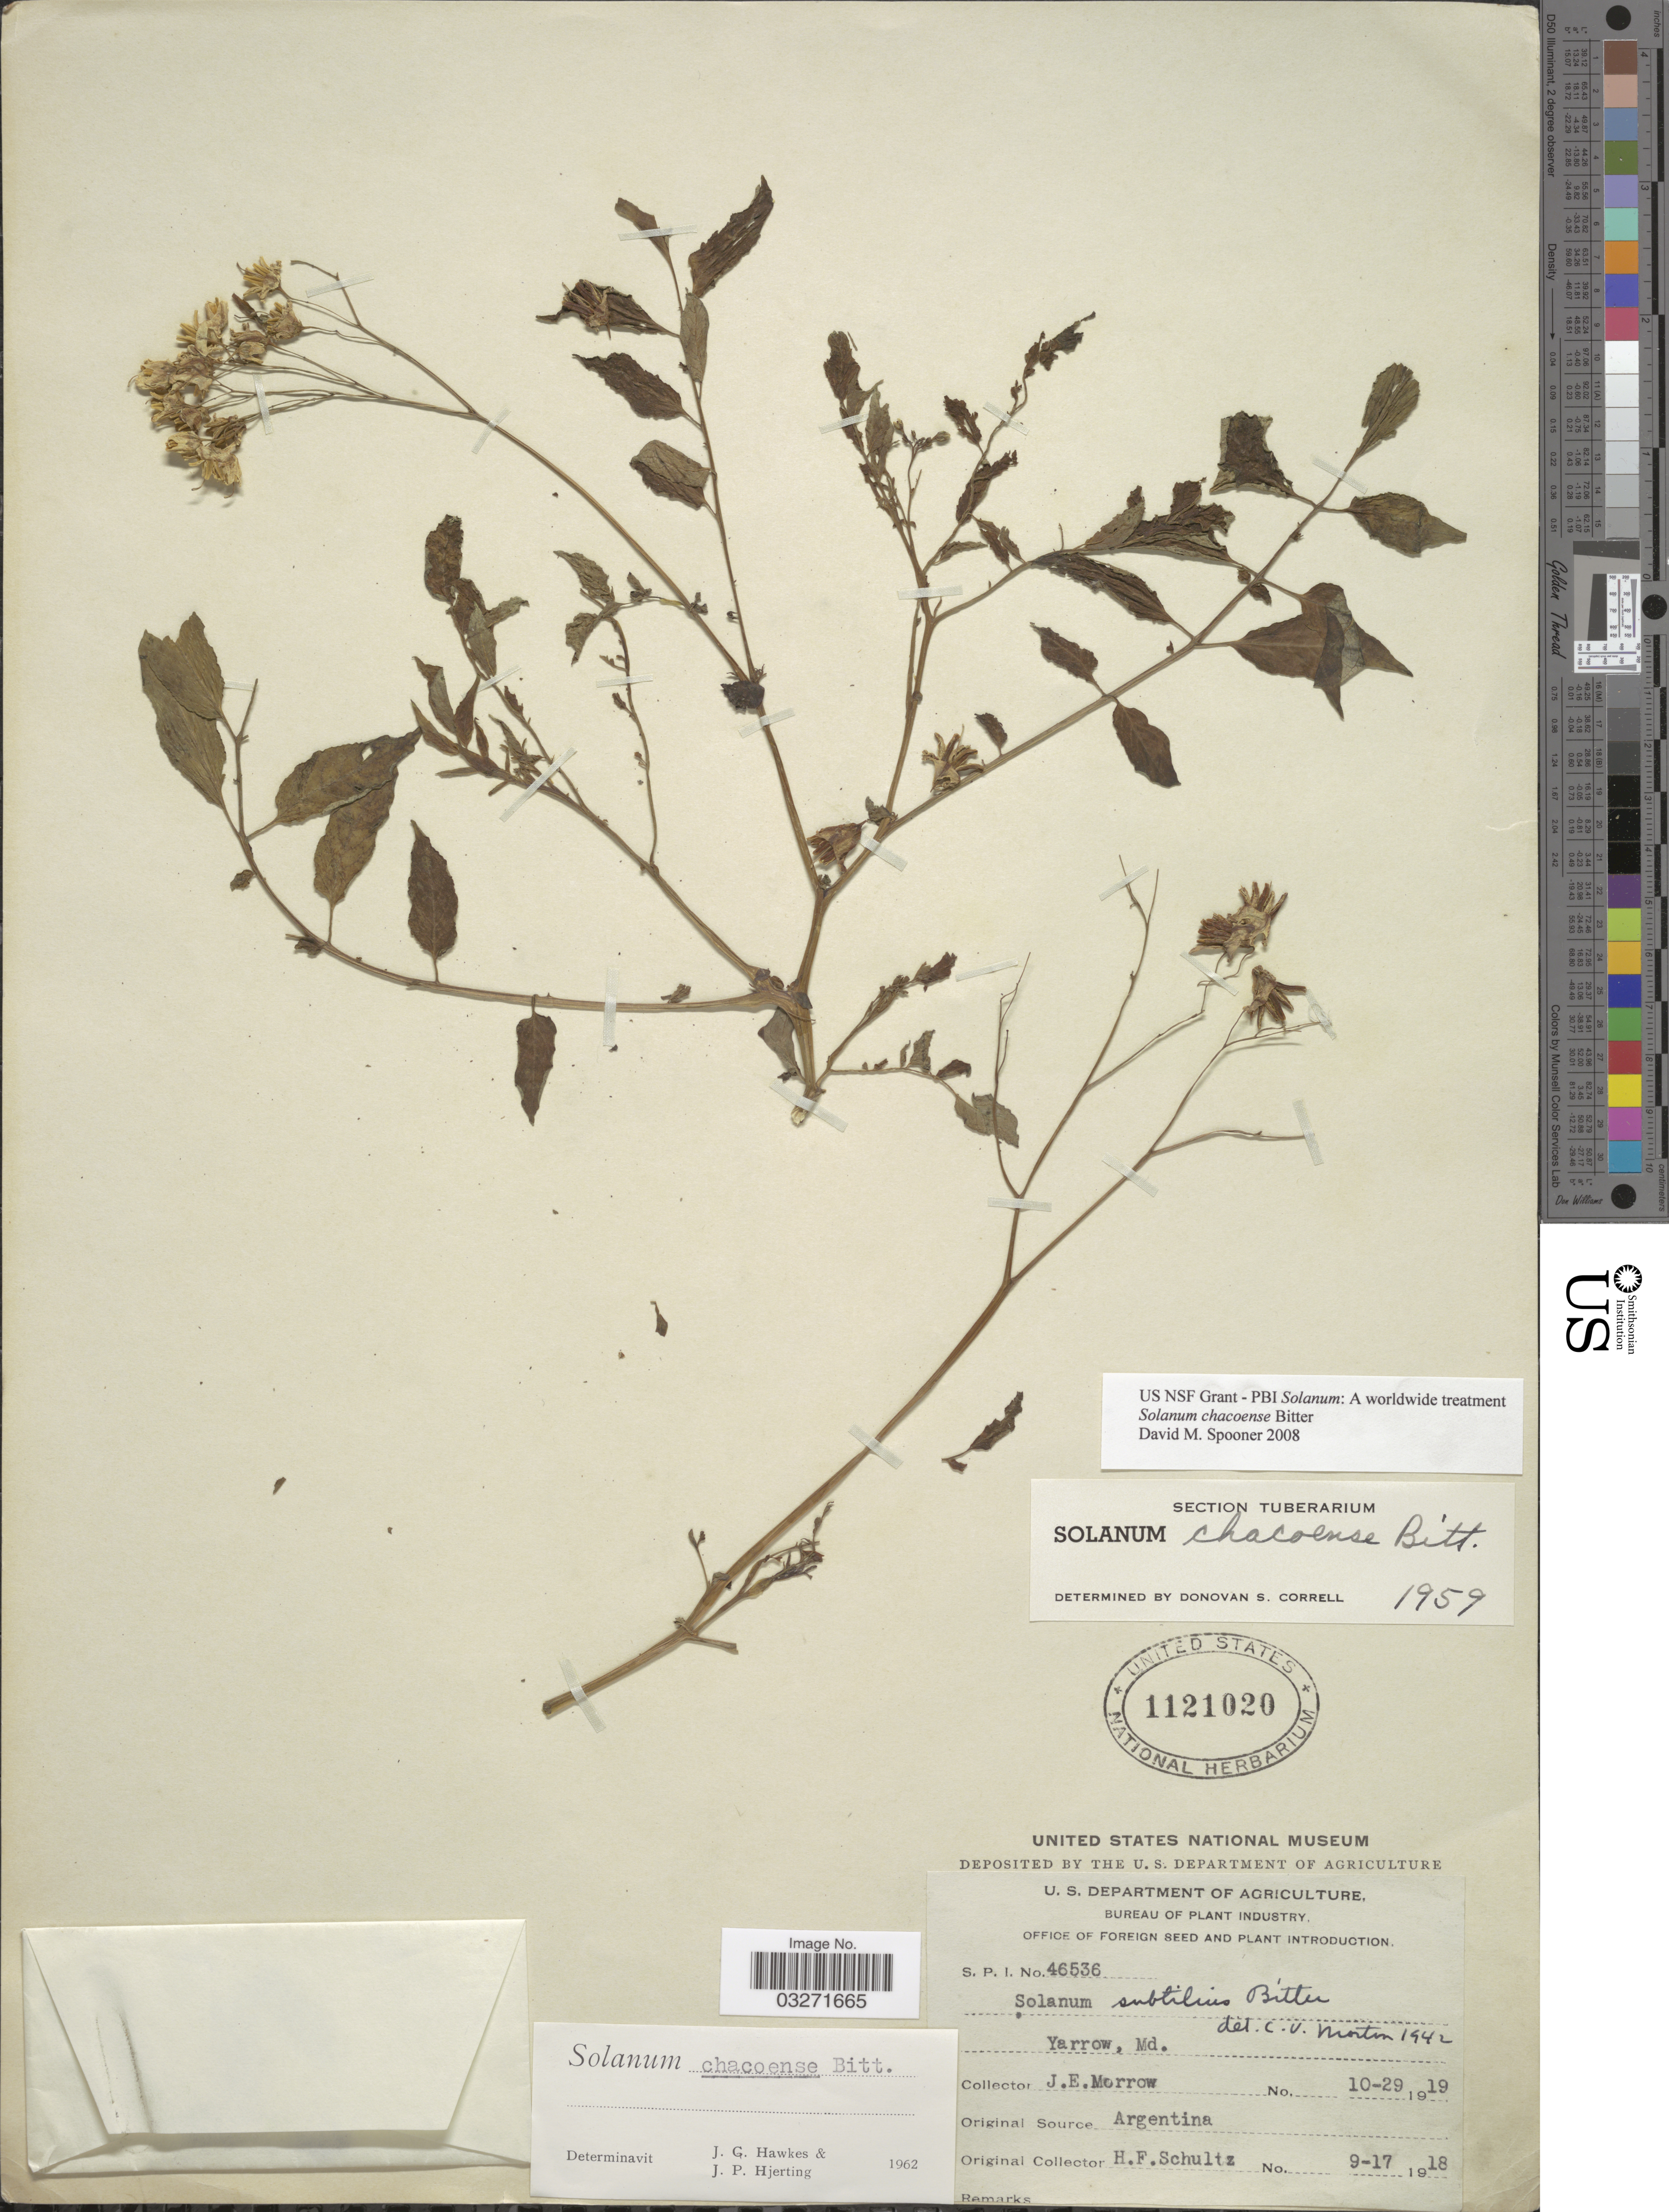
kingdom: Plantae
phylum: Tracheophyta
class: Magnoliopsida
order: Solanales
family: Solanaceae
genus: Solanum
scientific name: Solanum chacoense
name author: Bitt.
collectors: J. Morrow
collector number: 46536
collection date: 1919-10-29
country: United States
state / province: Maryland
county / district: Washington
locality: Yarrow, Md.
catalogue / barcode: US 1121020